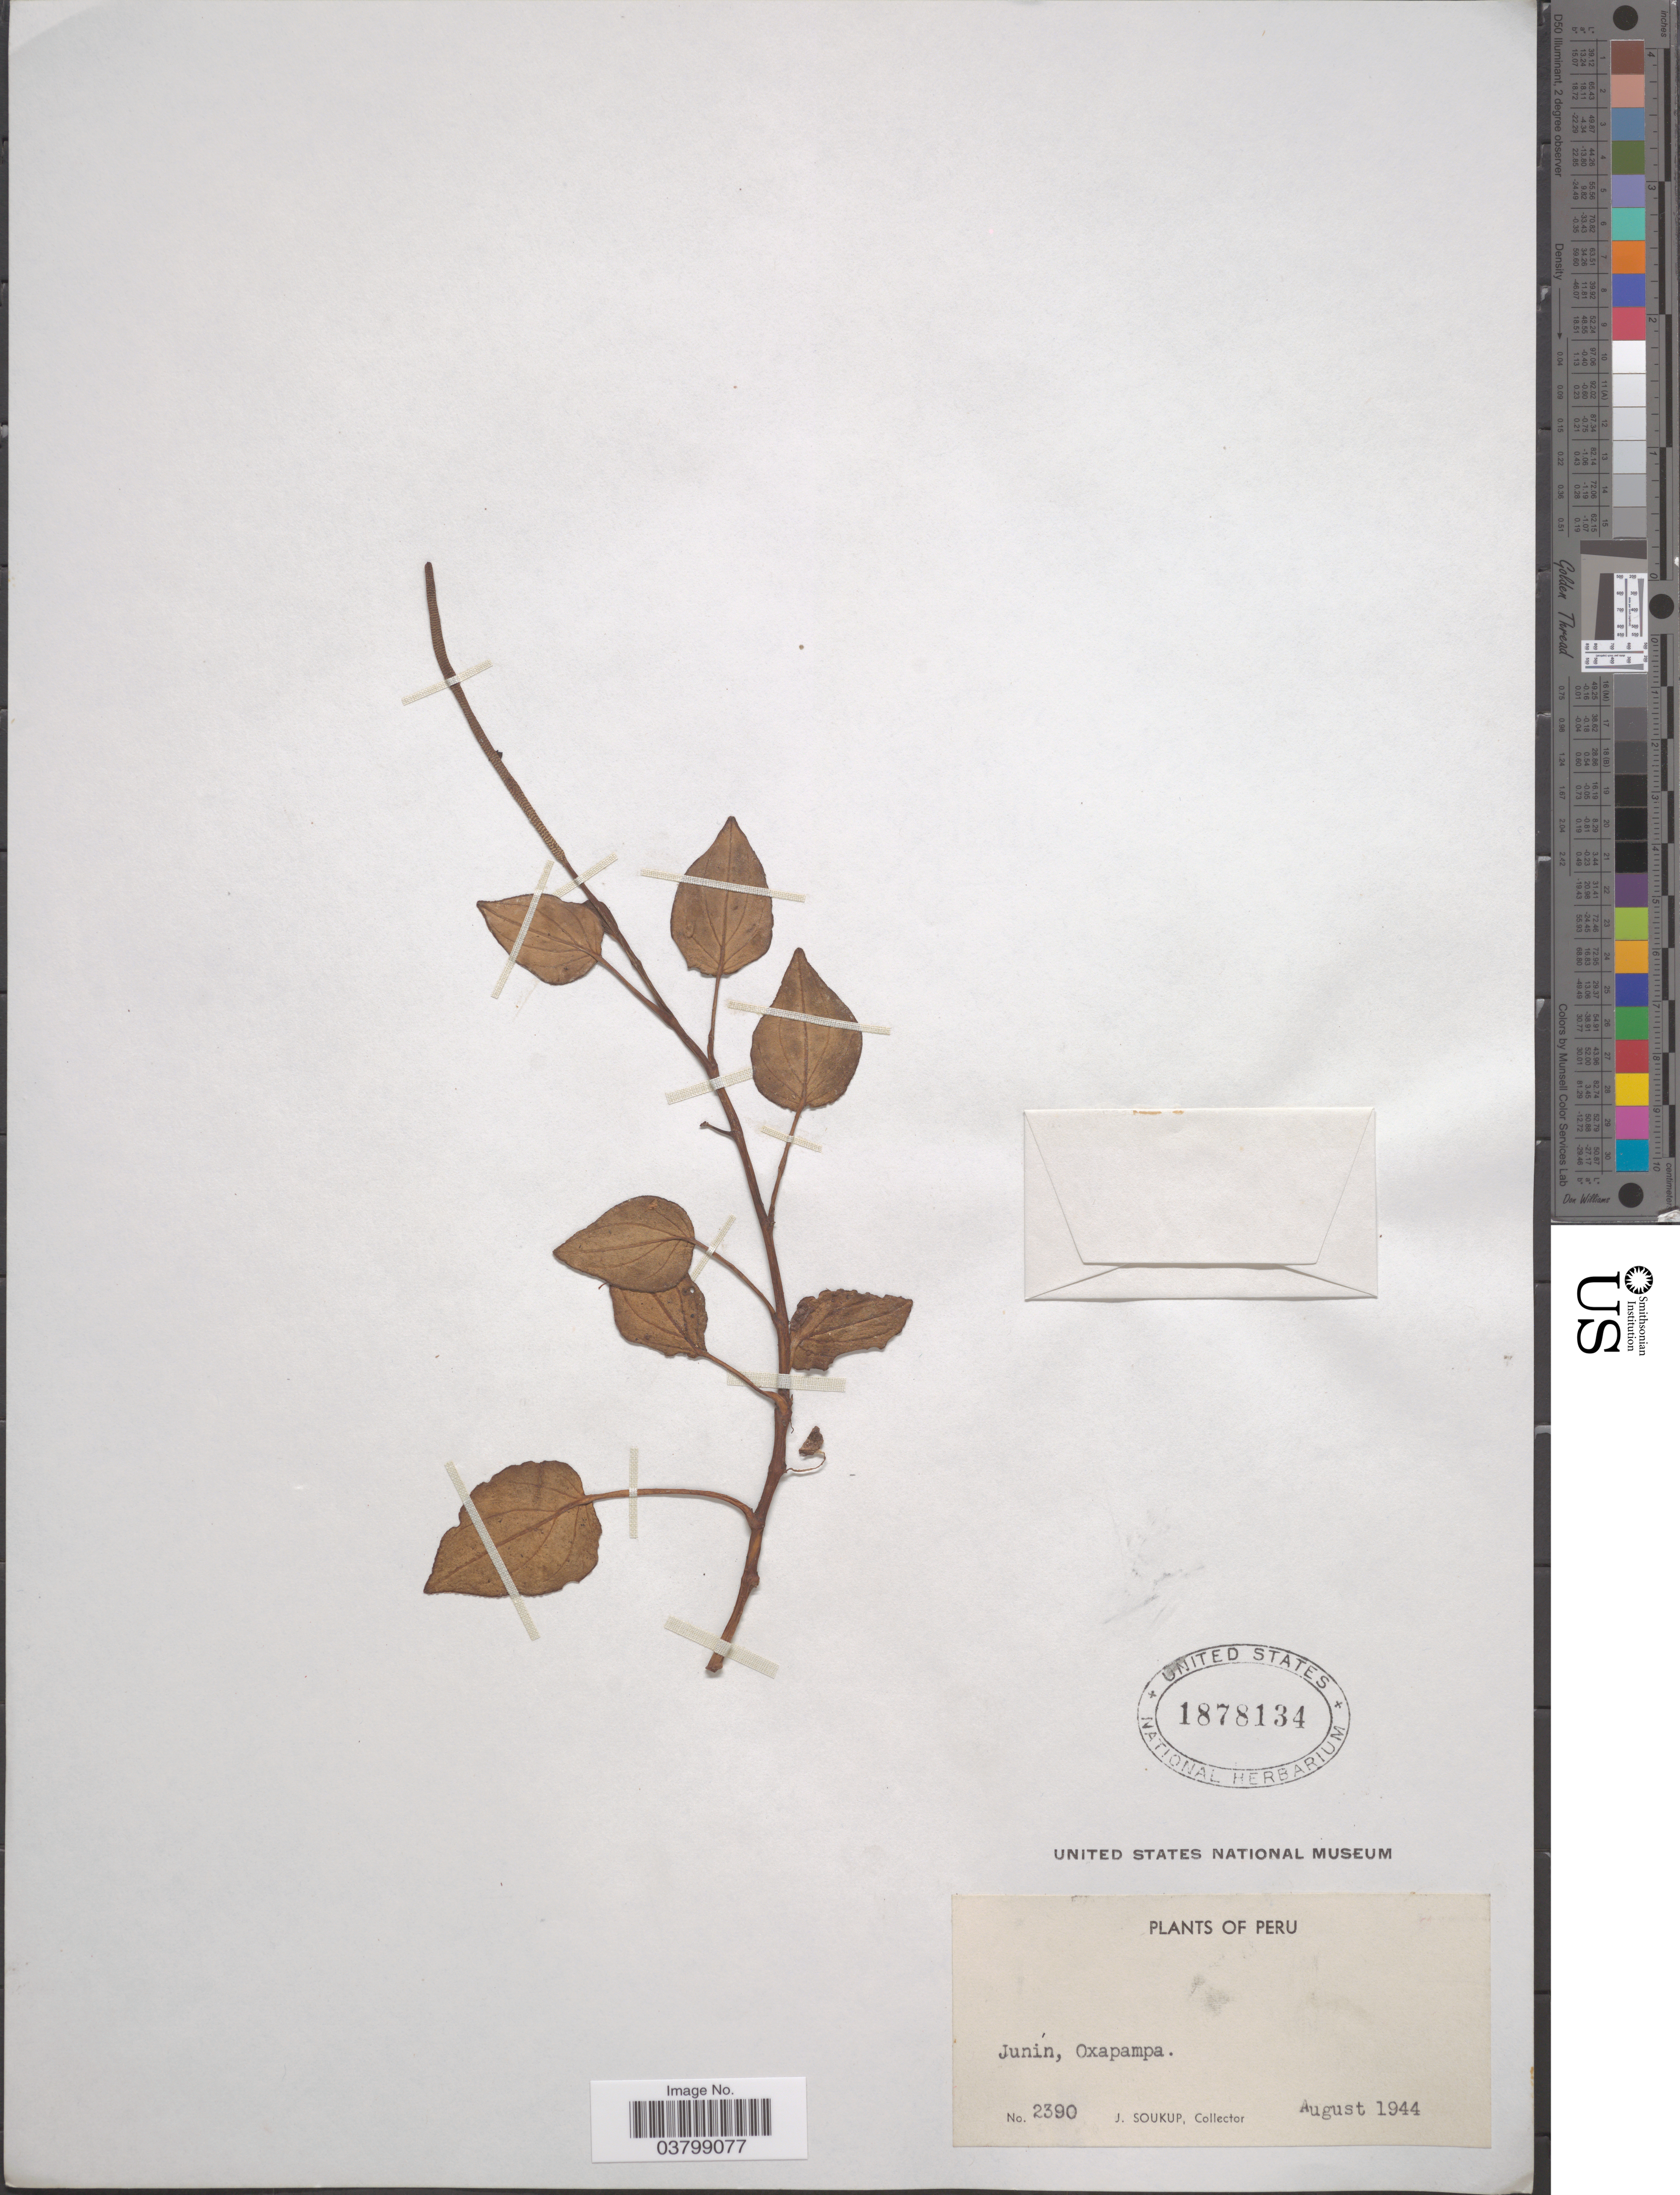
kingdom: Plantae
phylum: Tracheophyta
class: Magnoliopsida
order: Piperales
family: Piperaceae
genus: Peperomia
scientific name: Peperomia sp.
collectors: J. Soukup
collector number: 2390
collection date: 1944-08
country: Peru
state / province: Junín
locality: Oxapampa.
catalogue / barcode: US 1878134